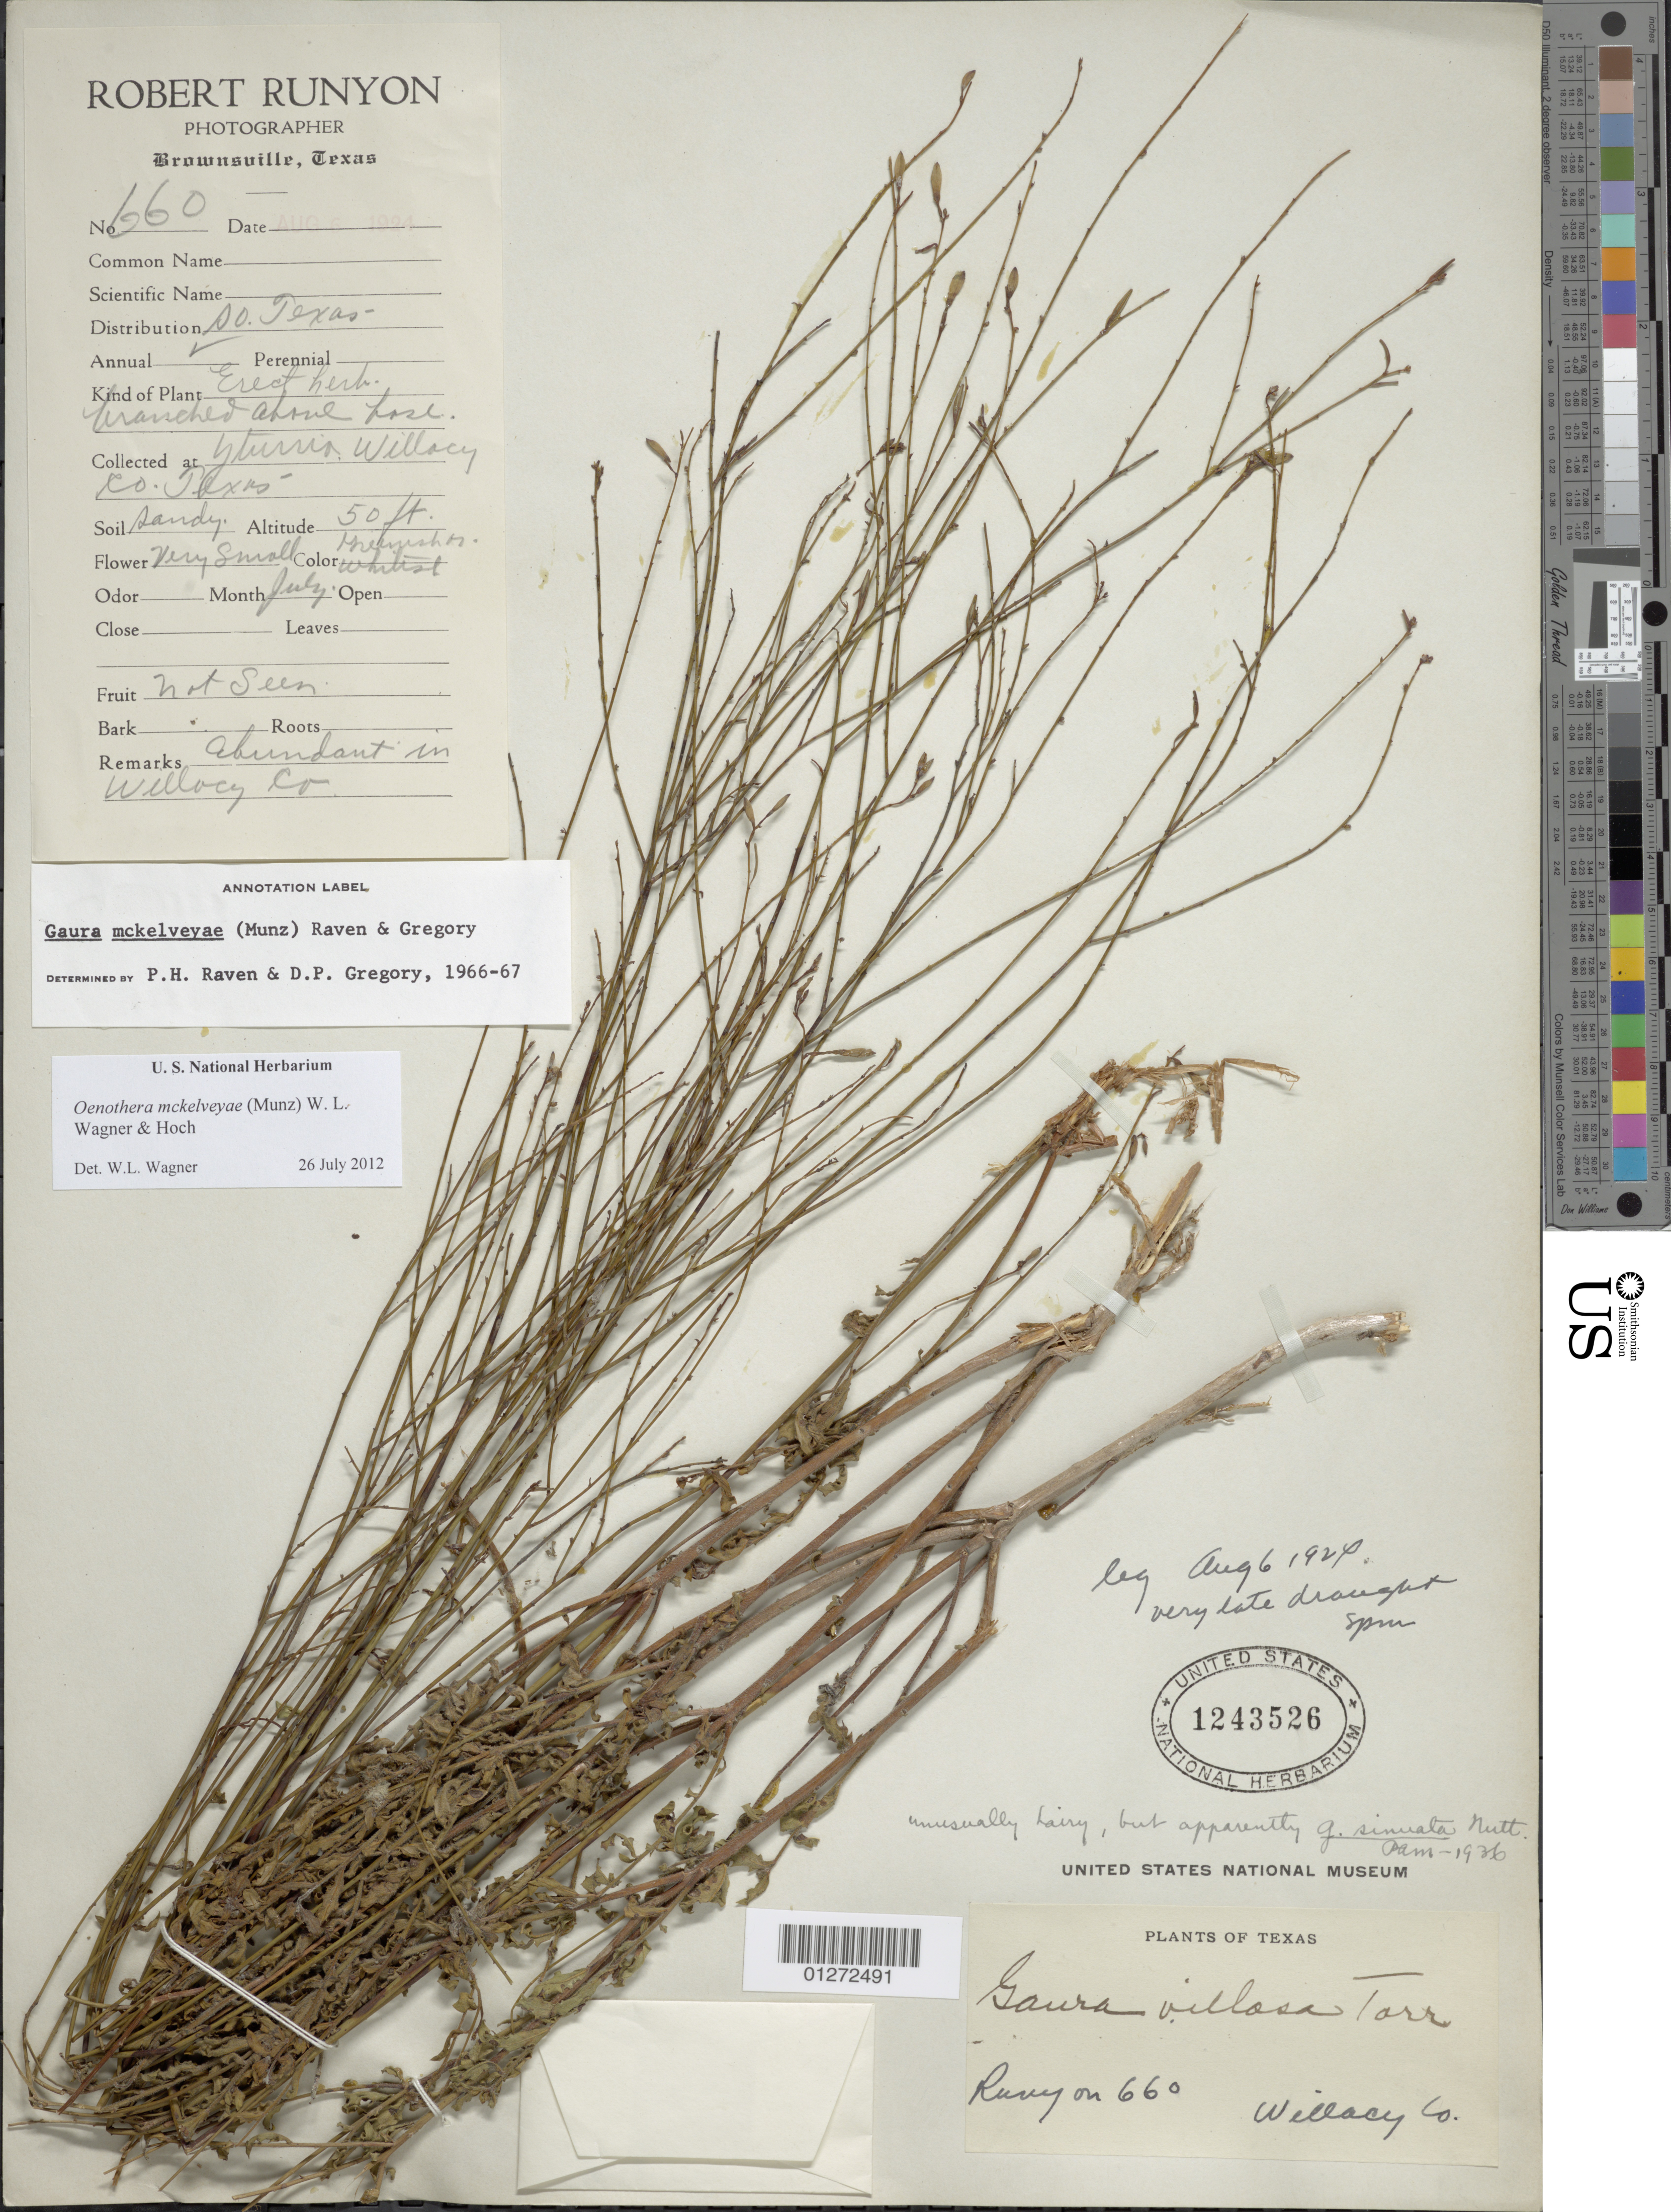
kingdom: Plantae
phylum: Tracheophyta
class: Magnoliopsida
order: Myrtales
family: Onagraceae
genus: Oenothera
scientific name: Oenothera mckelveyae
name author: (Munz) W.L. Wagner & Hoch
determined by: Wagner, W. L., (BOT), Smithsonian Institution - National Museum of Natural History (UNITED STATES)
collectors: R. Runyon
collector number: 660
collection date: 1924-08-06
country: United States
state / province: Texas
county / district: Willacy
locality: Yturria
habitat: Sandy soil.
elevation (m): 15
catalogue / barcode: US 1243526